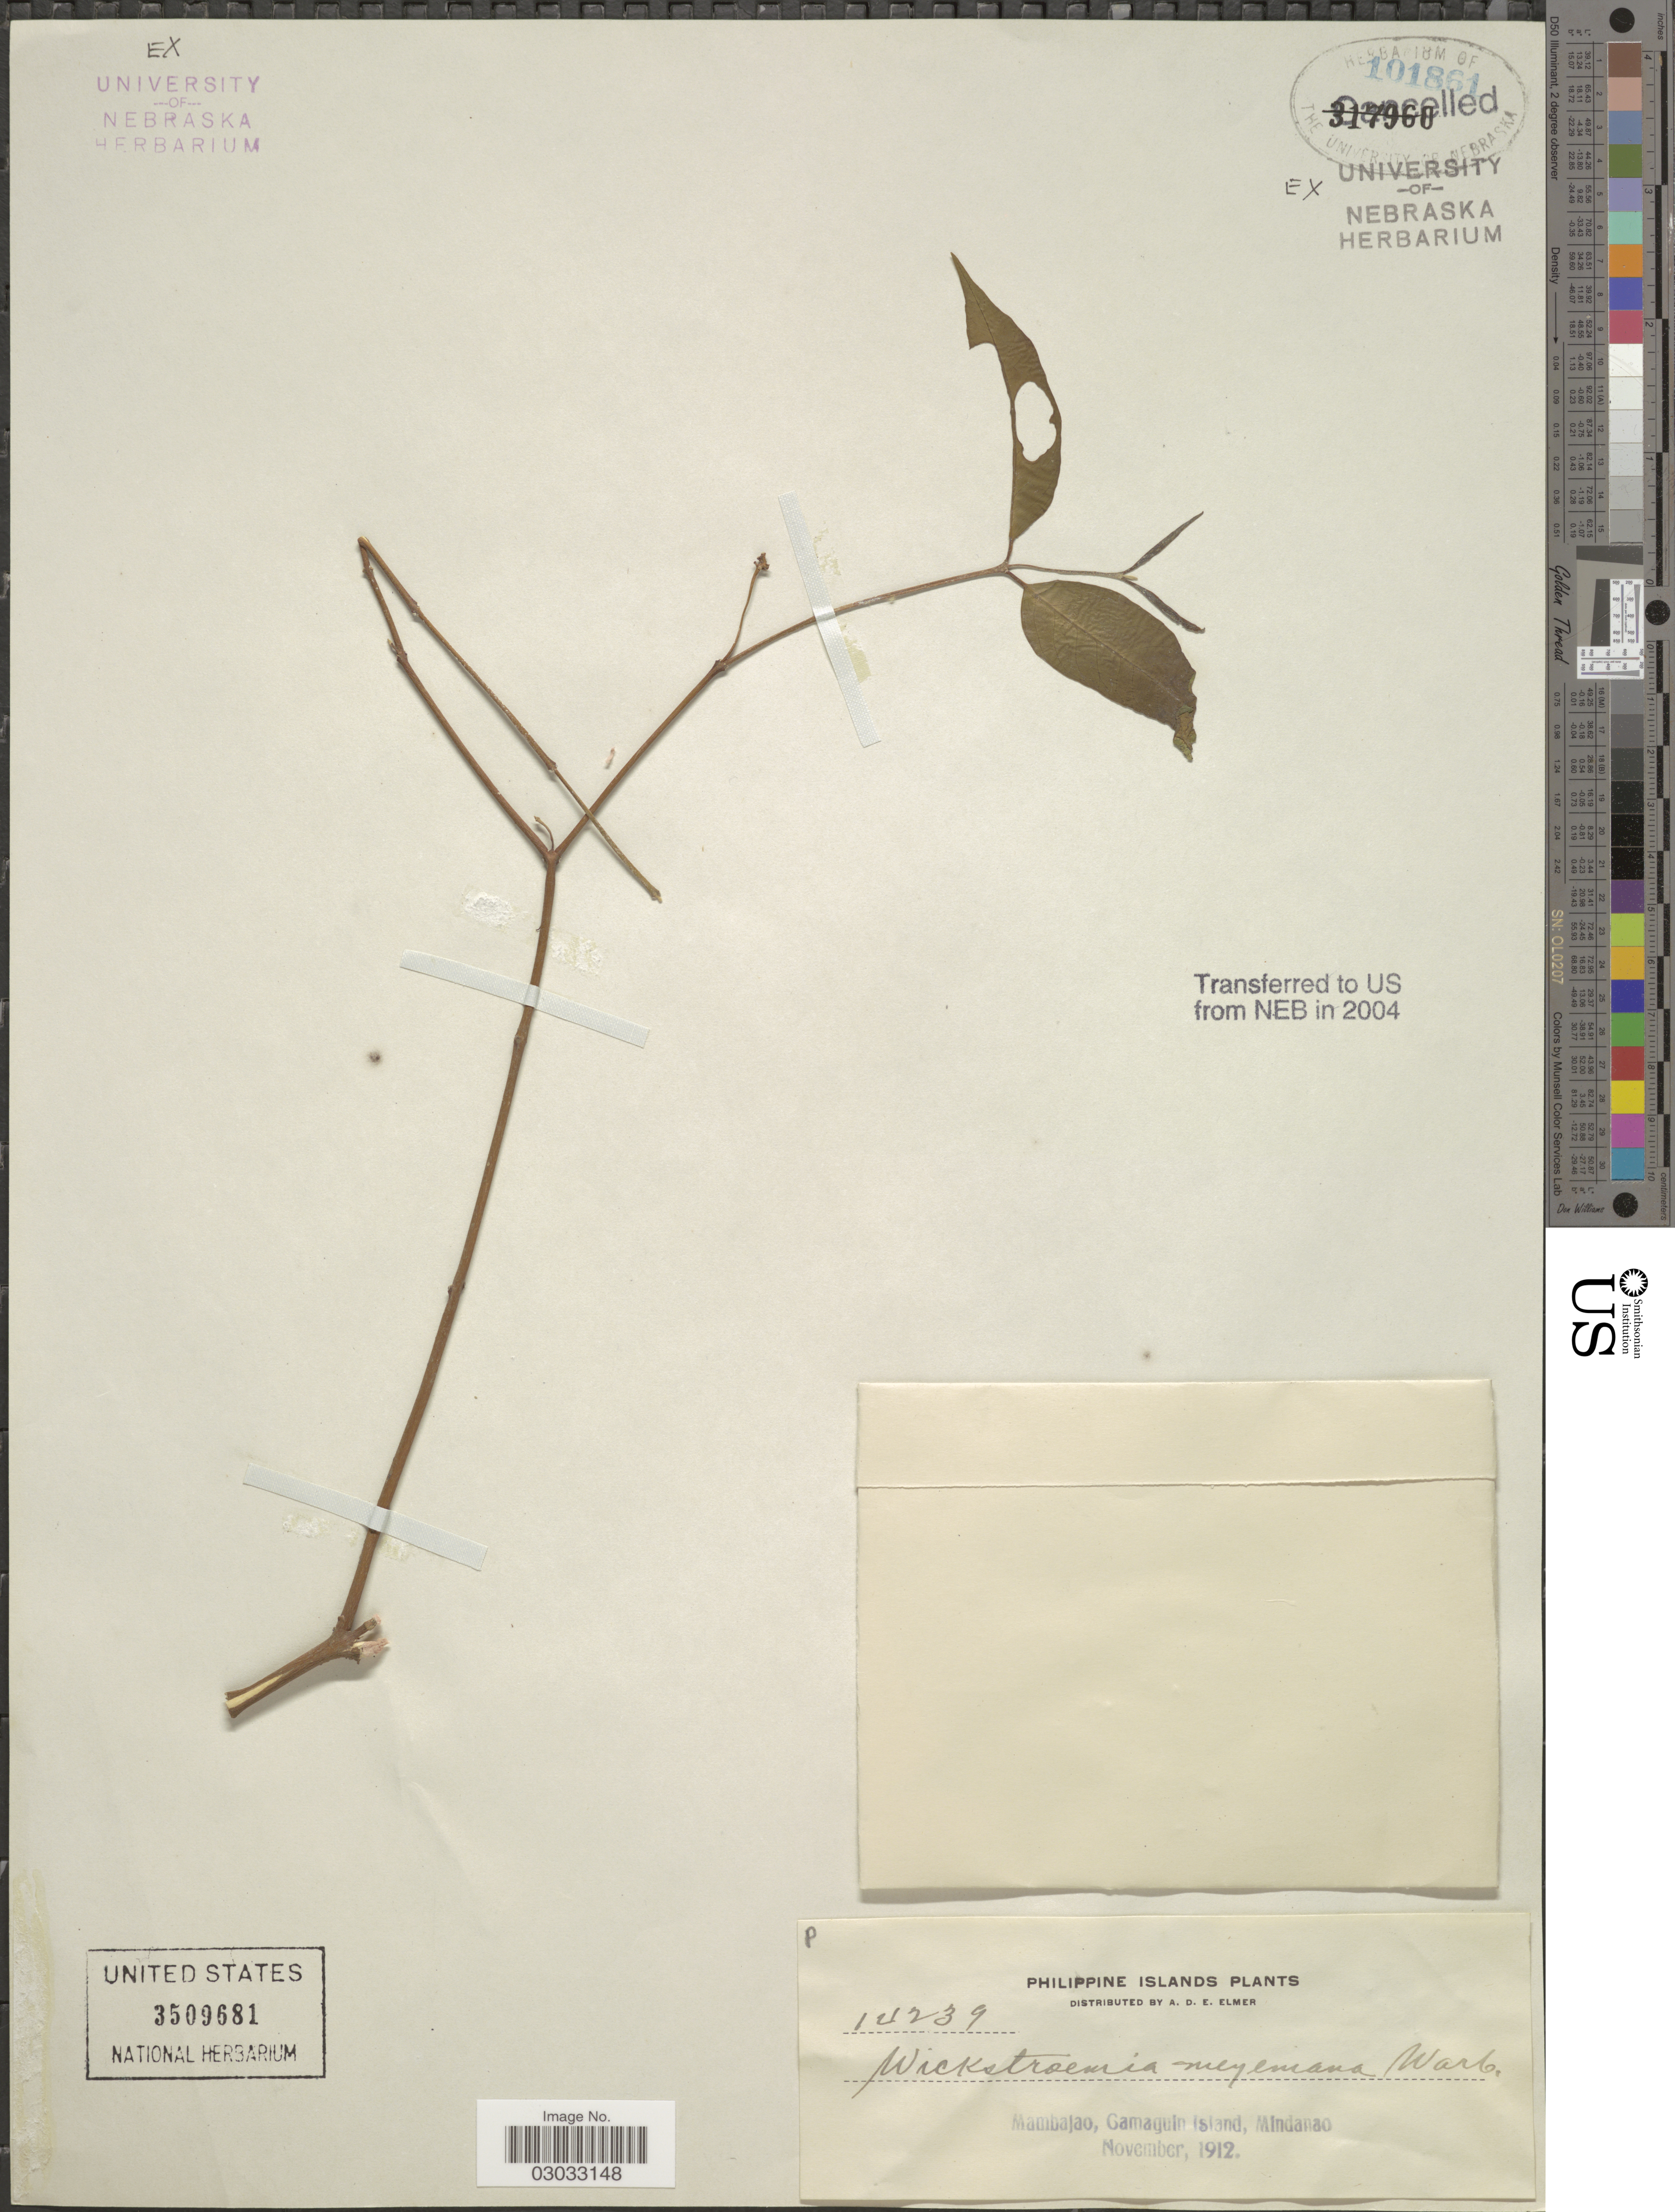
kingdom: Plantae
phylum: Tracheophyta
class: Magnoliopsida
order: Malvales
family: Thymelaeaceae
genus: Wikstroemia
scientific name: Wikstroemia meyeniana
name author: Warb.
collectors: A. D. E. Elmer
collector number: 14239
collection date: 1912-11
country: Philippines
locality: Philippine Islands, Mambajao, Gamaguin Island, Mindanao.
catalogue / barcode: US 3509681